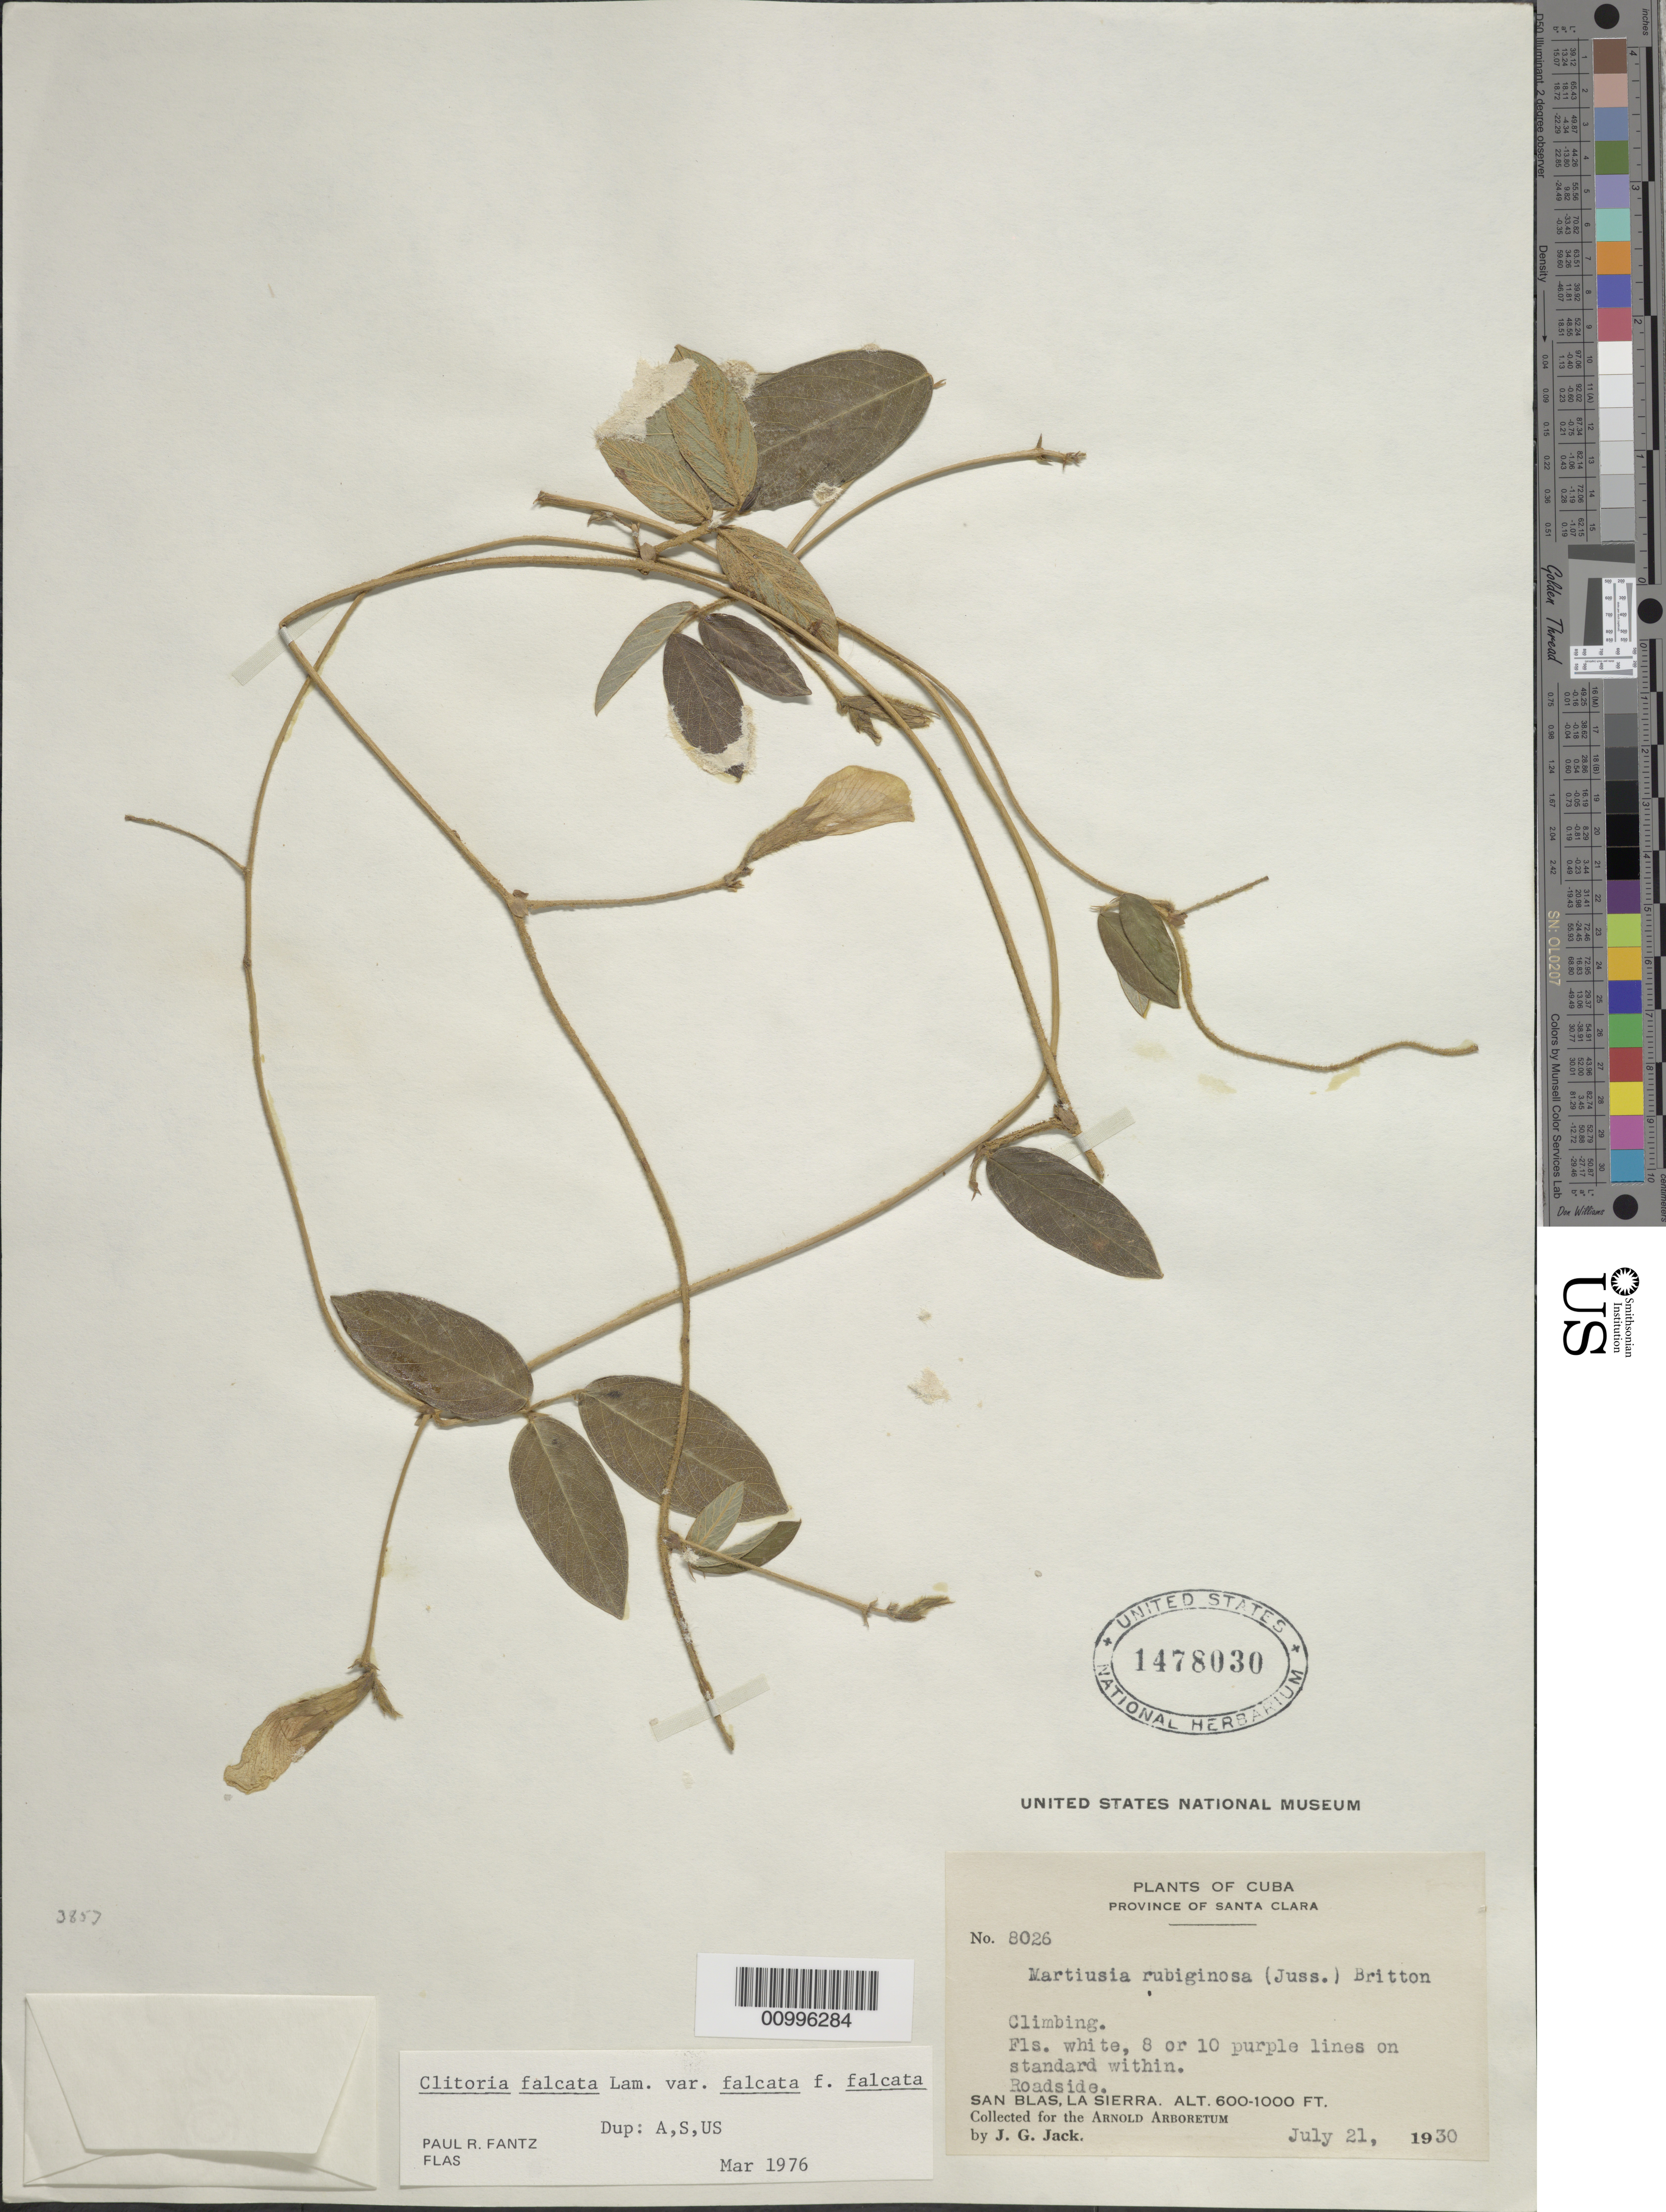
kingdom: Plantae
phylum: Tracheophyta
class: Magnoliopsida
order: Fabales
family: Fabaceae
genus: Clitoria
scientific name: Clitoria falcata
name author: Lam.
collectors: J. G. Jack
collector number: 8026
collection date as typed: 11 Jul 1930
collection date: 1930-07-11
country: Cuba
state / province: Villa Clara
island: Cuba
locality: Santa Clara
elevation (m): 600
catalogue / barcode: US 1478030